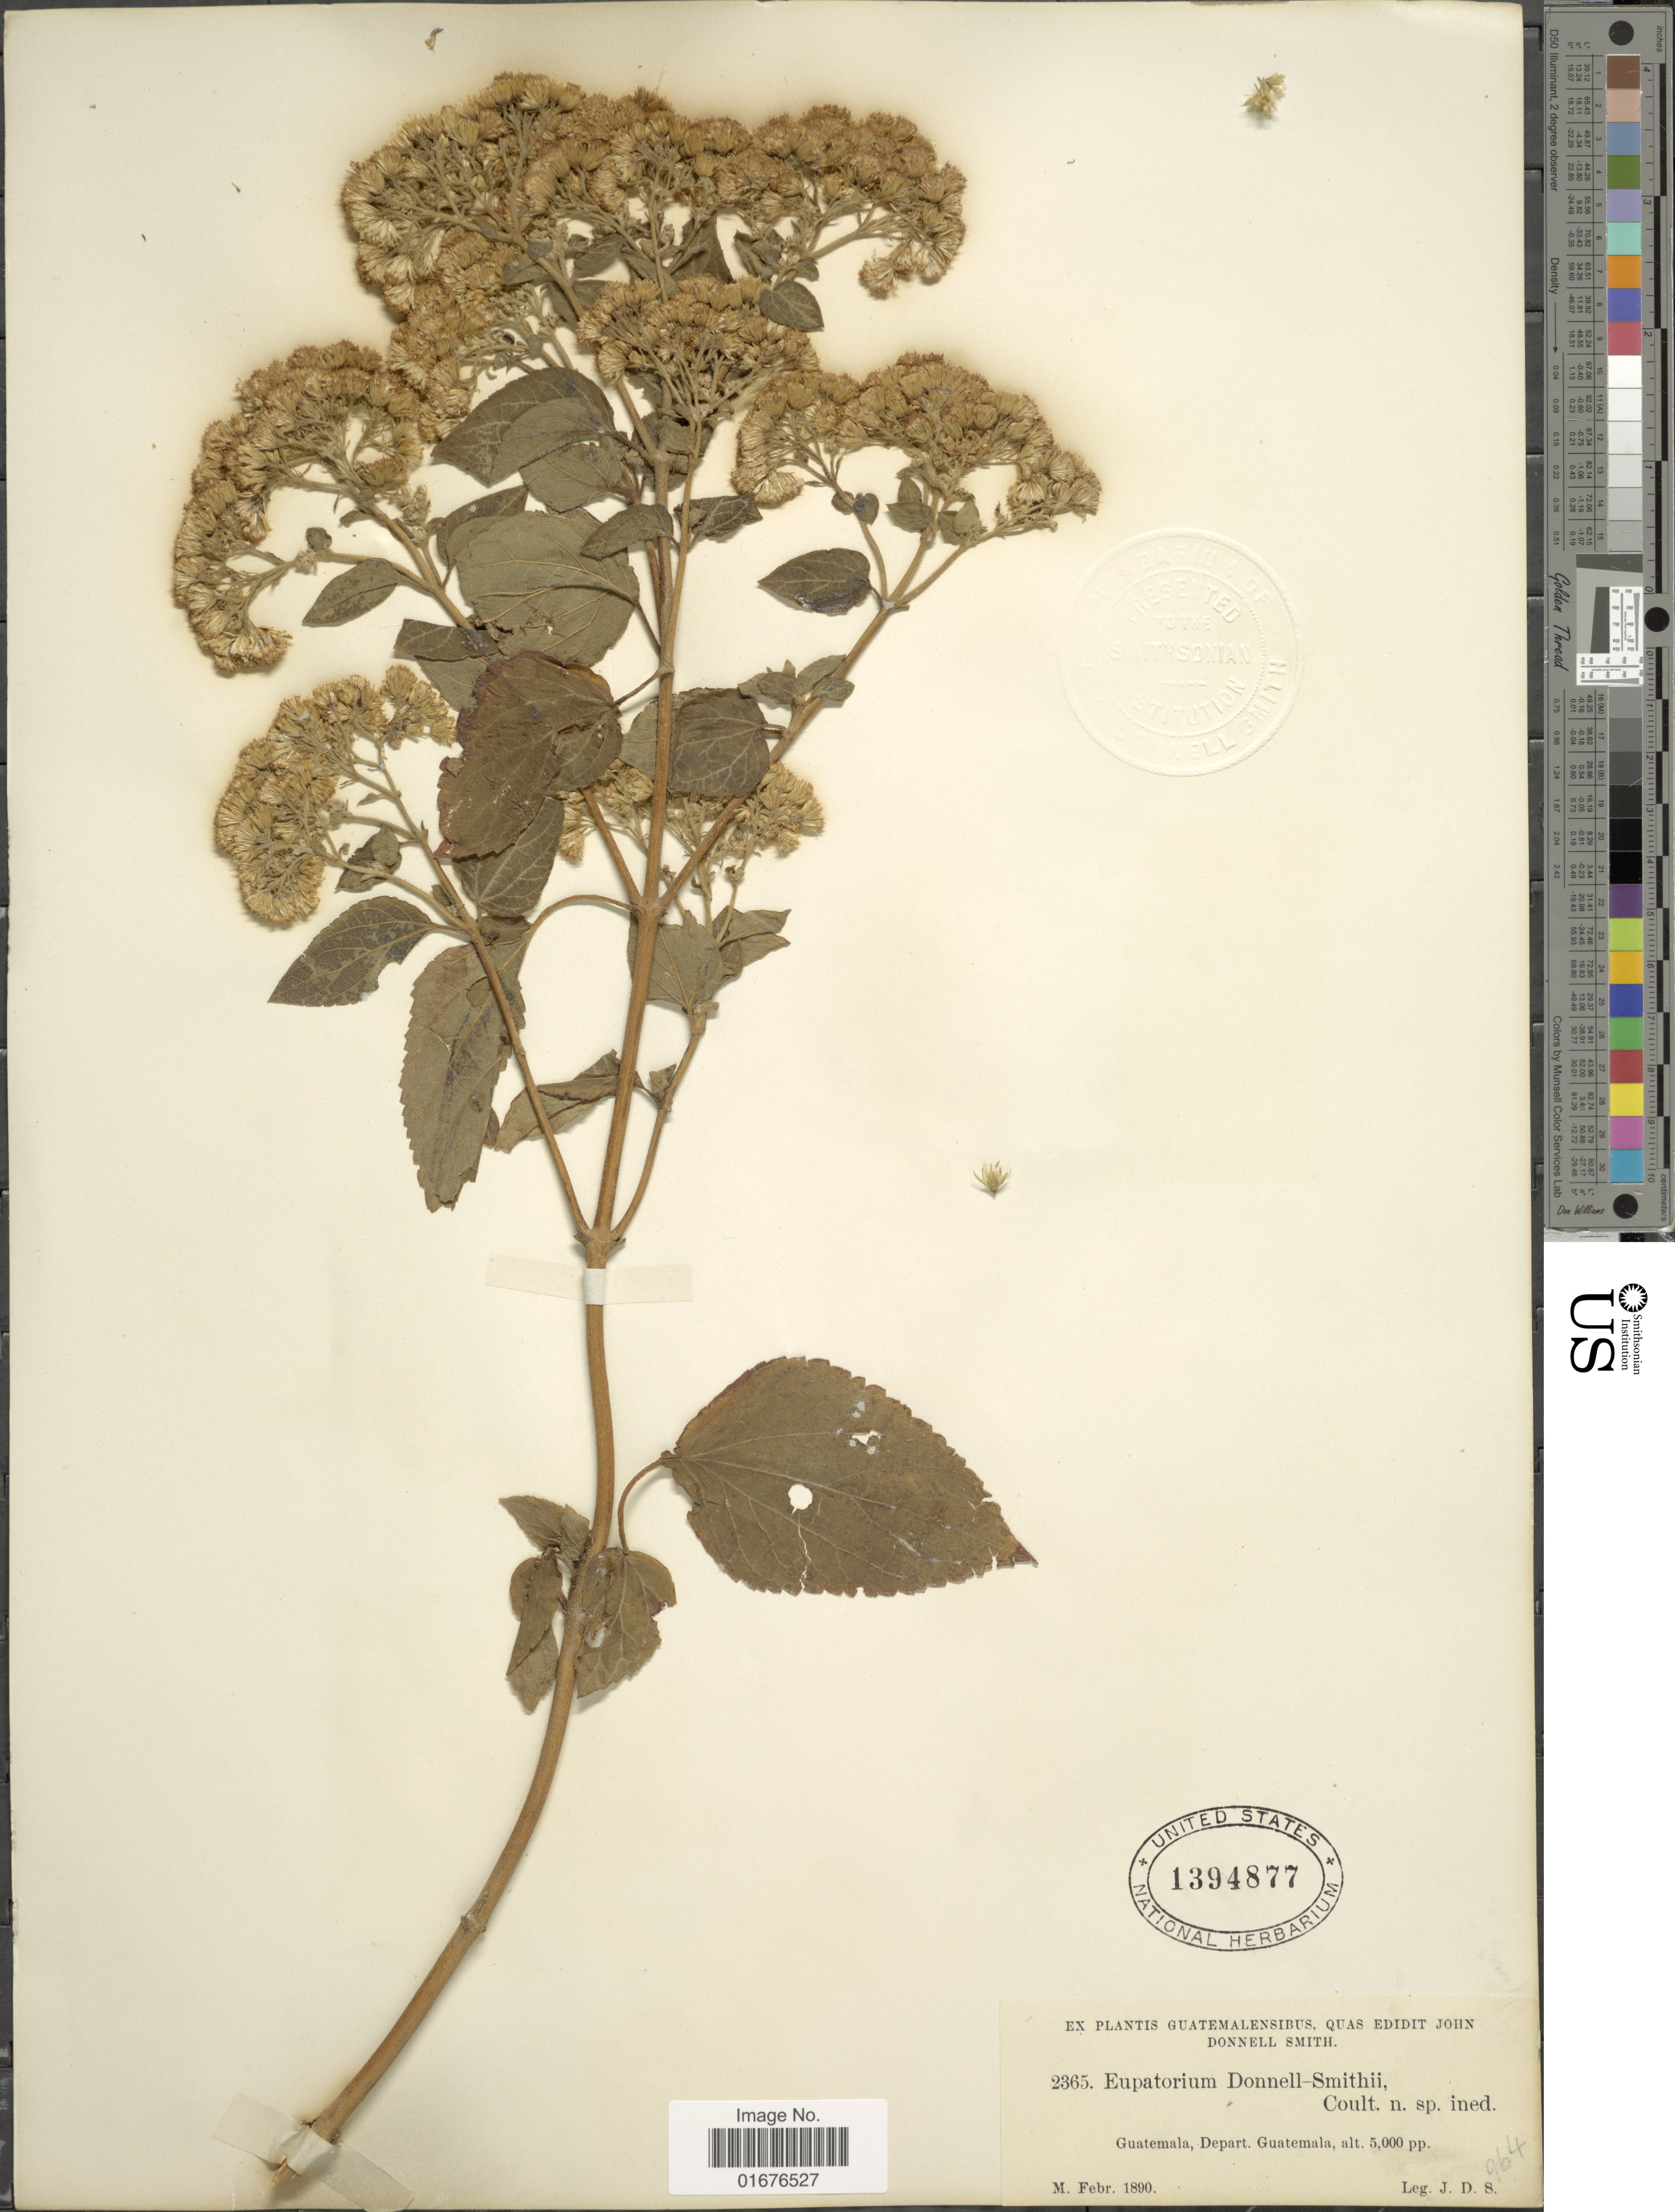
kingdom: Plantae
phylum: Tracheophyta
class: Magnoliopsida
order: Asterales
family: Asteraceae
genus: Ageratina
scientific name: Ageratina pichinchensis var. bustamenta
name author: (DC.) R.M. King & H. Rob.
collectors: J. Donnell Smith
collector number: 2365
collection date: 1890-02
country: Guatemala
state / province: Guatemala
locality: Guatemala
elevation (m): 1524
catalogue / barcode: US 1394877